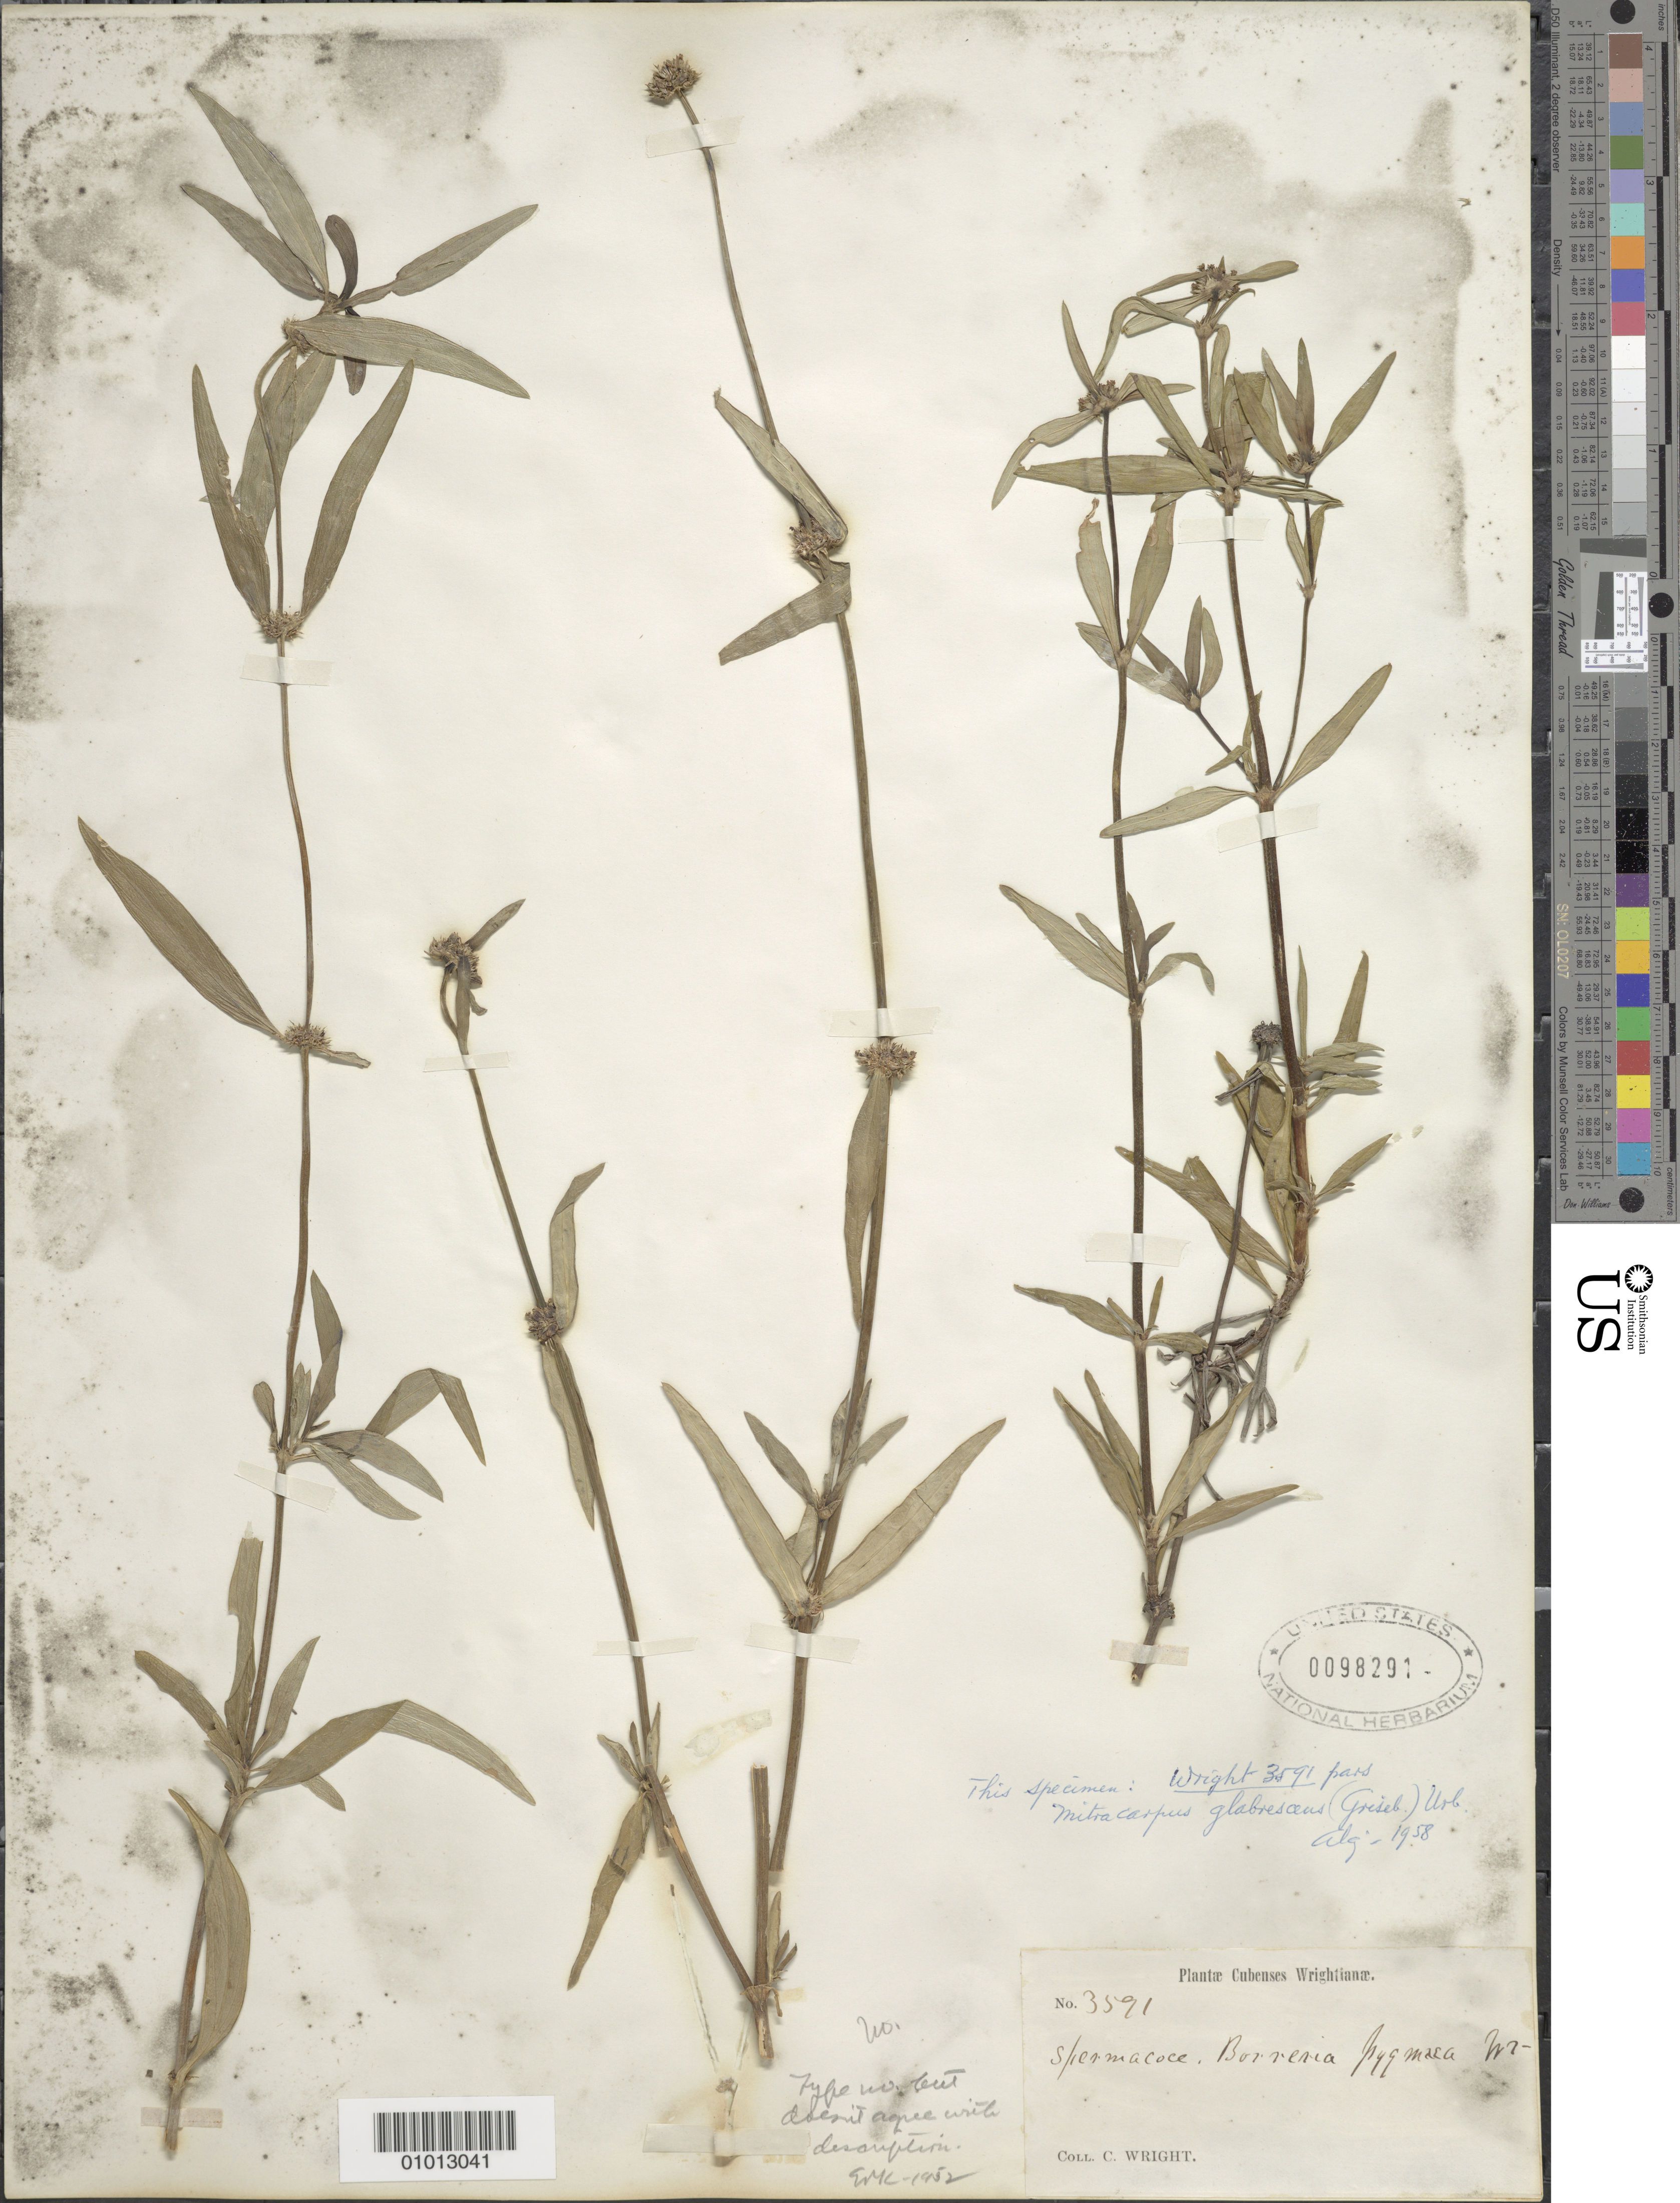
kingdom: Plantae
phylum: Tracheophyta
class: Magnoliopsida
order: Gentianales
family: Rubiaceae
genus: Mitracarpus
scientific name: Mitracarpus glabrescens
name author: (Griseb.) Urb.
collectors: C. Wright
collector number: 3591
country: Cuba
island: Cuba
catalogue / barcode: US 98291